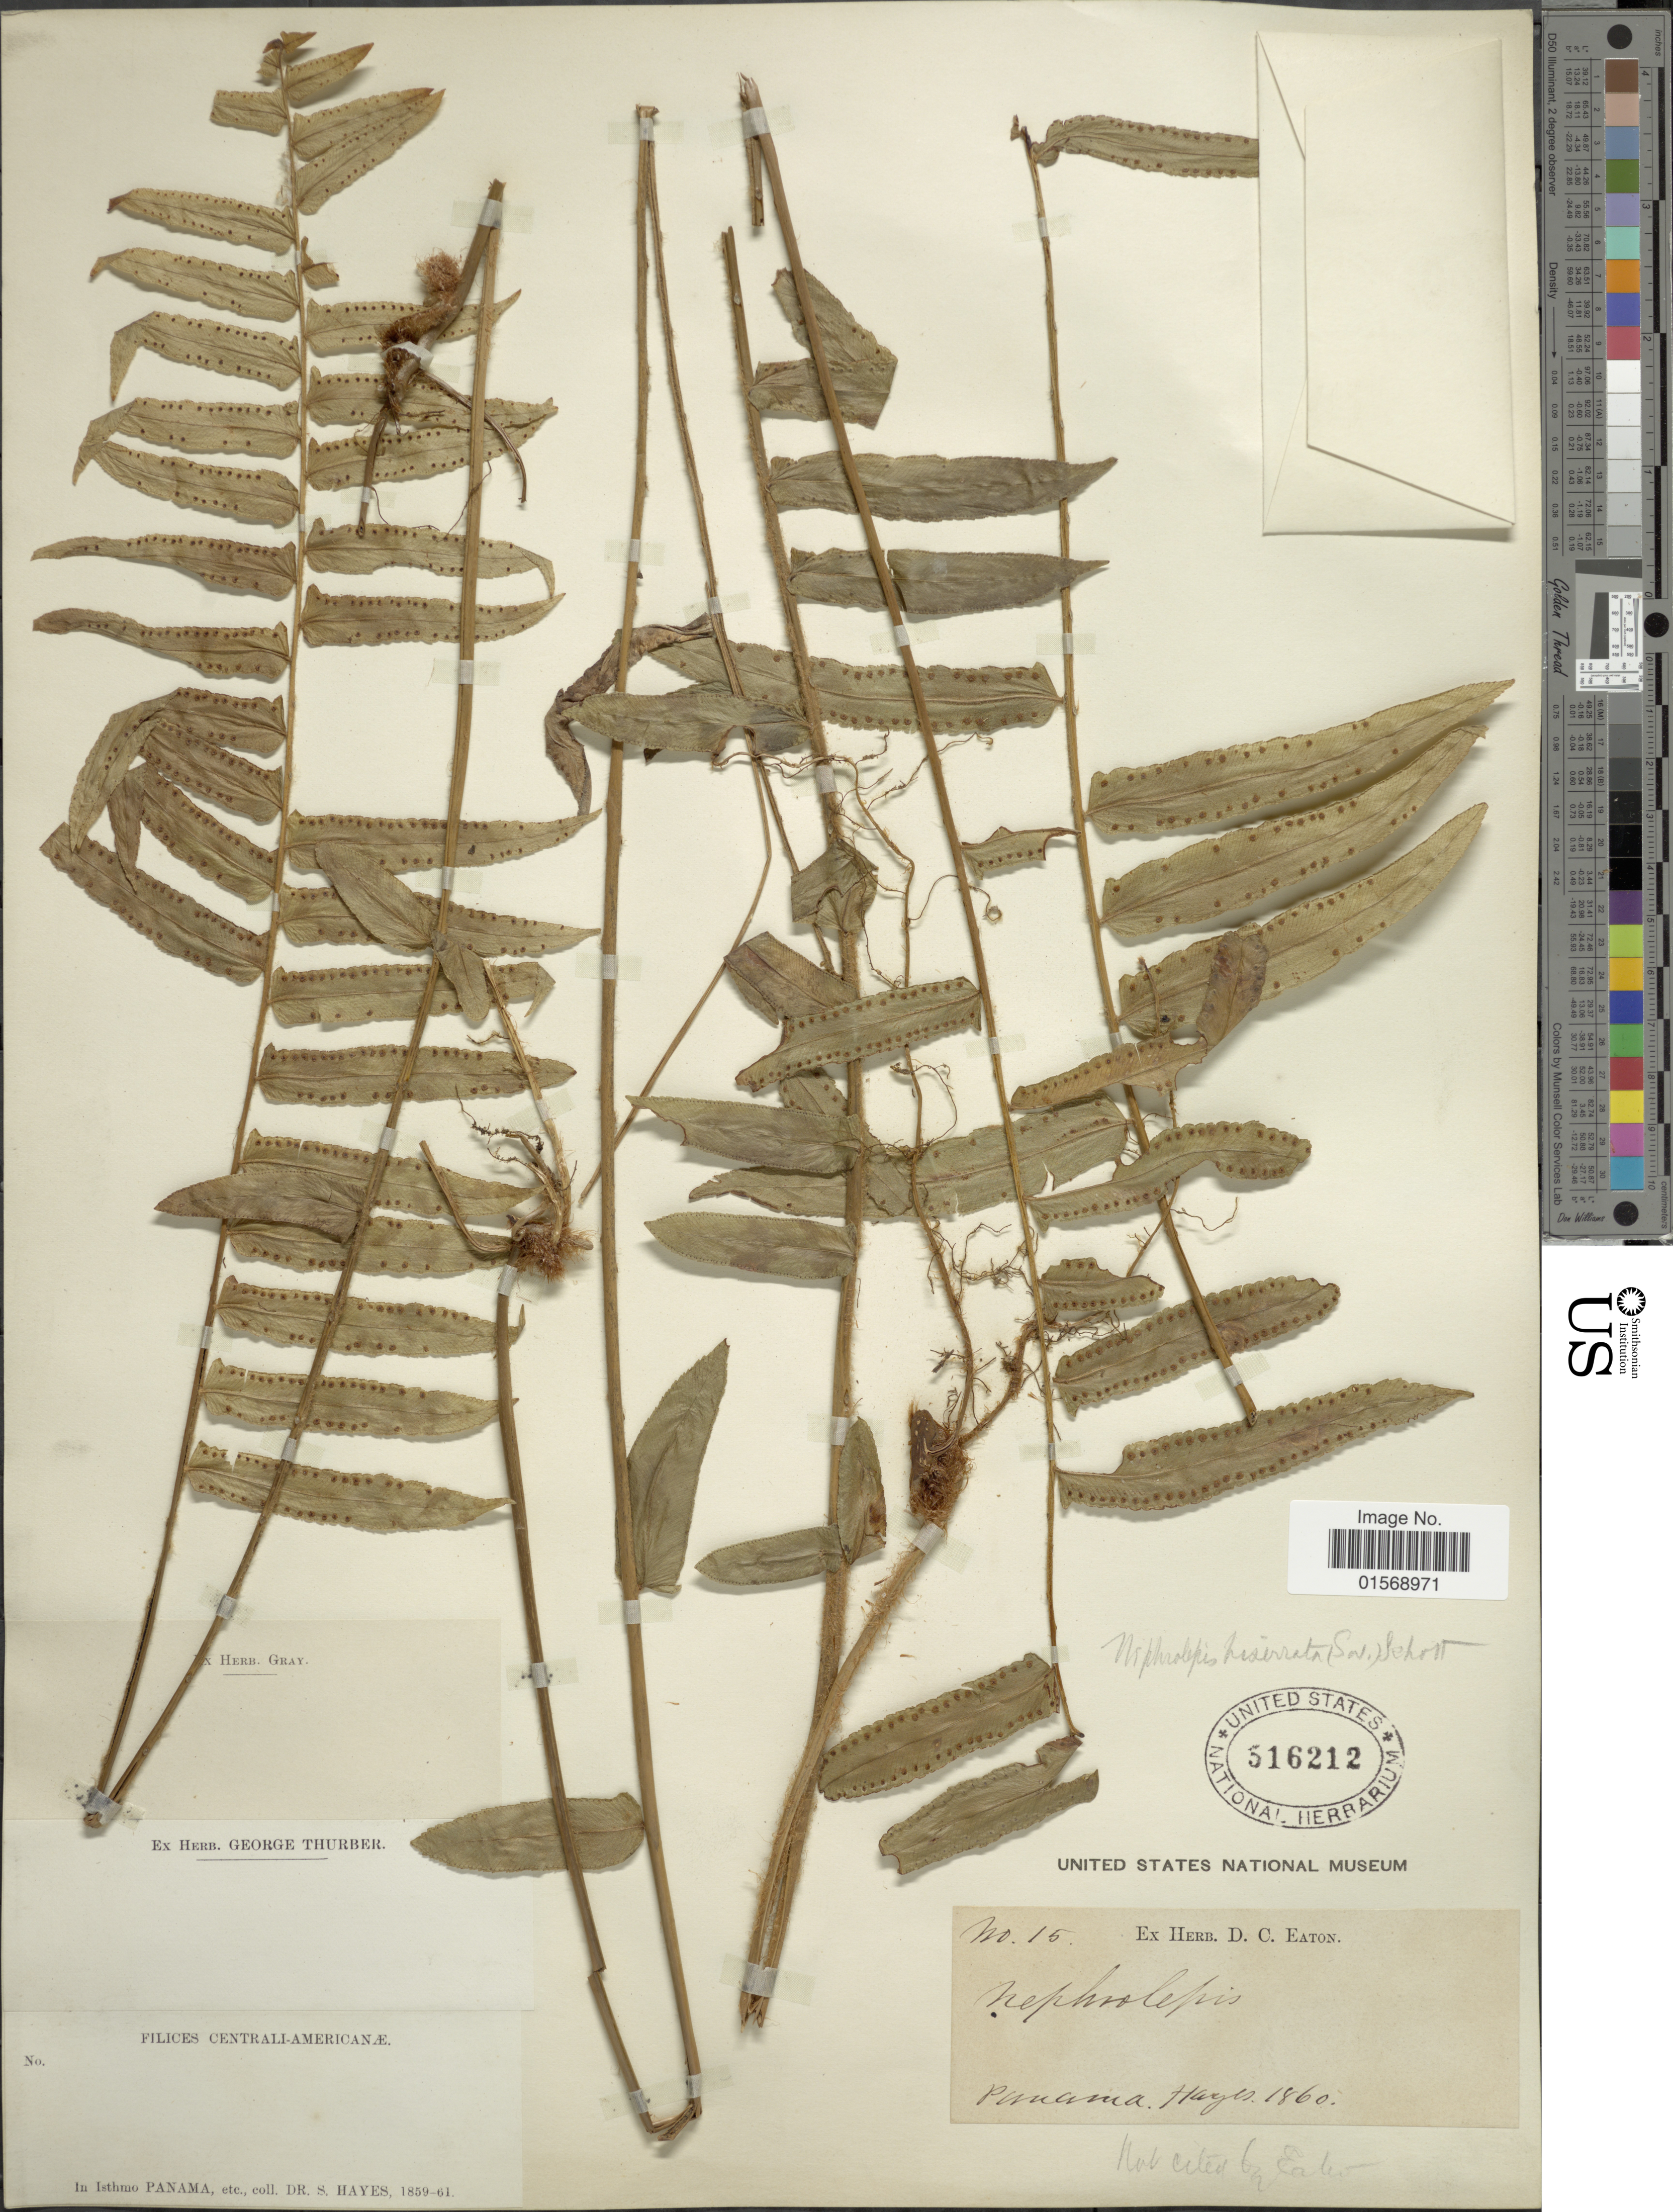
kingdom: Plantae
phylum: Tracheophyta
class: Polypodiopsida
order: Polypodiales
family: Nephrolepidaceae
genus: Nephrolepis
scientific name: Nephrolepis biserrata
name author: (Sw.) Schott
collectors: S. Hayes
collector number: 15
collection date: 1860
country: Panama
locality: Panama.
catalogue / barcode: US 516212